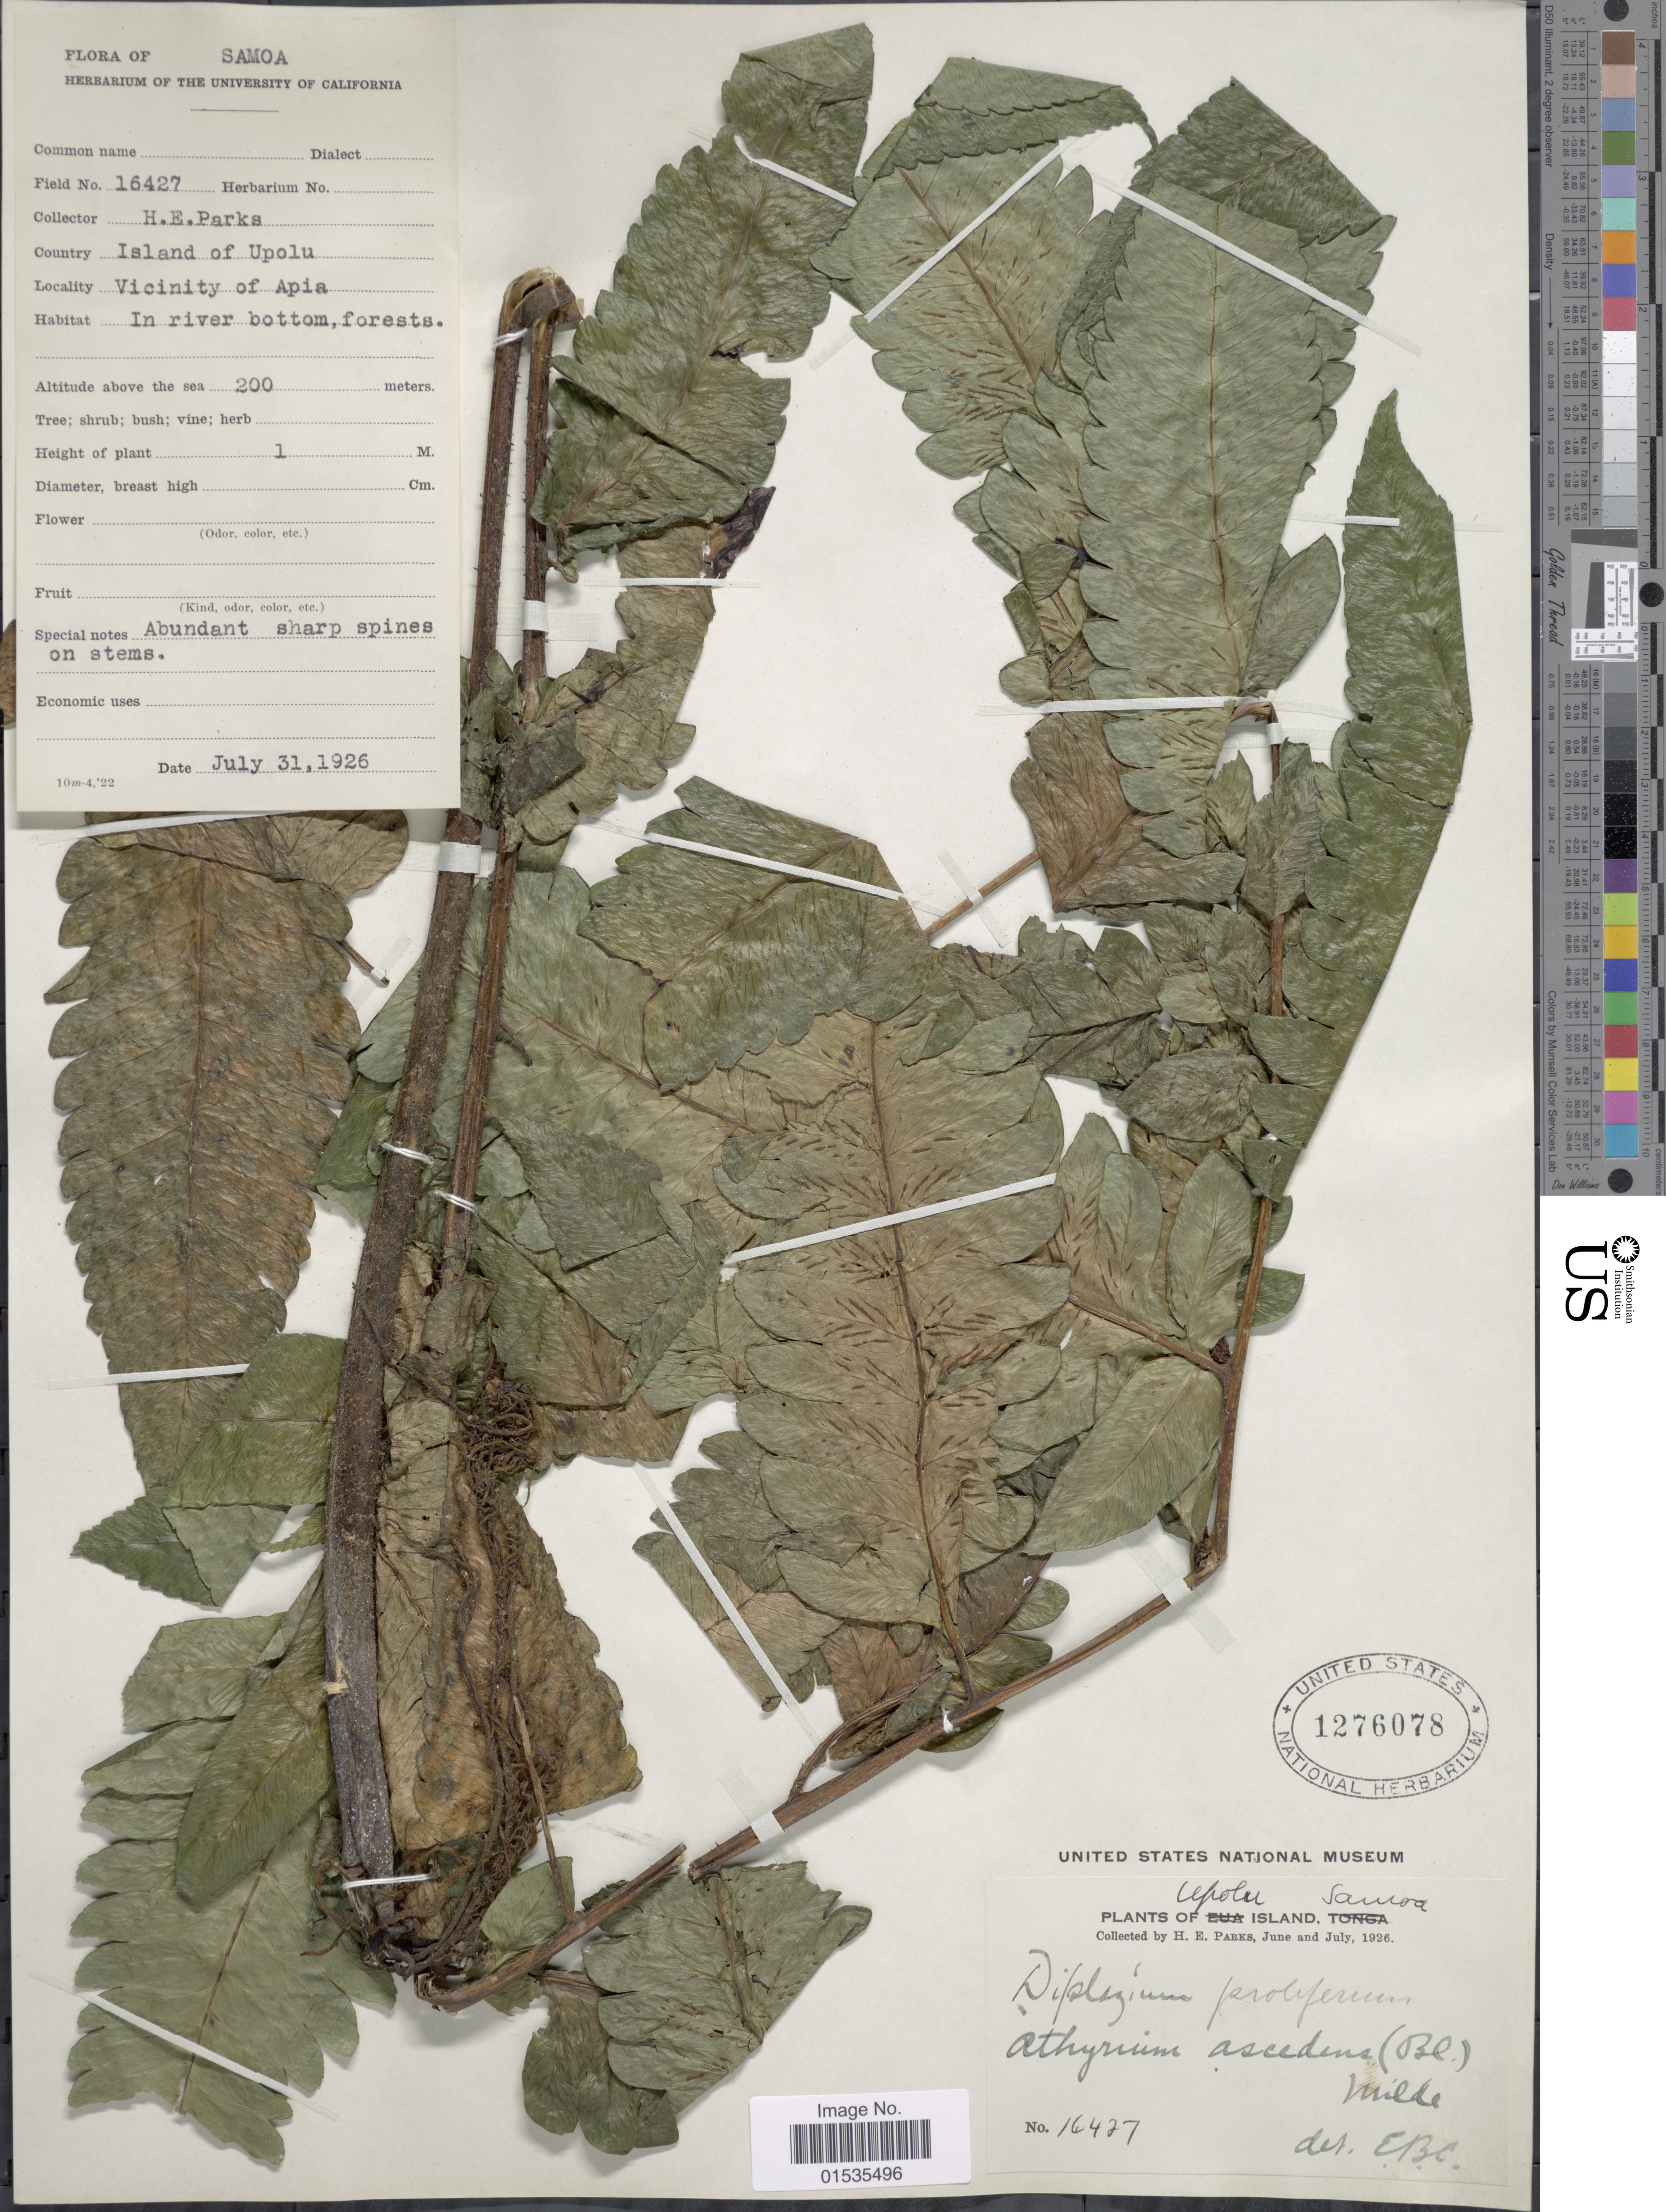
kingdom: Plantae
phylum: Tracheophyta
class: Polypodiopsida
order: Polypodiales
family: Athyriaceae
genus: Diplazium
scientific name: Diplazium proliferum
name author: (Lam.) Thouars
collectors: H. E. Parks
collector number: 16427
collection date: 1926-07-31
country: Samoa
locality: Island of Upolu, Vicinity of Apia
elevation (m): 200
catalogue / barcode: US 1276078